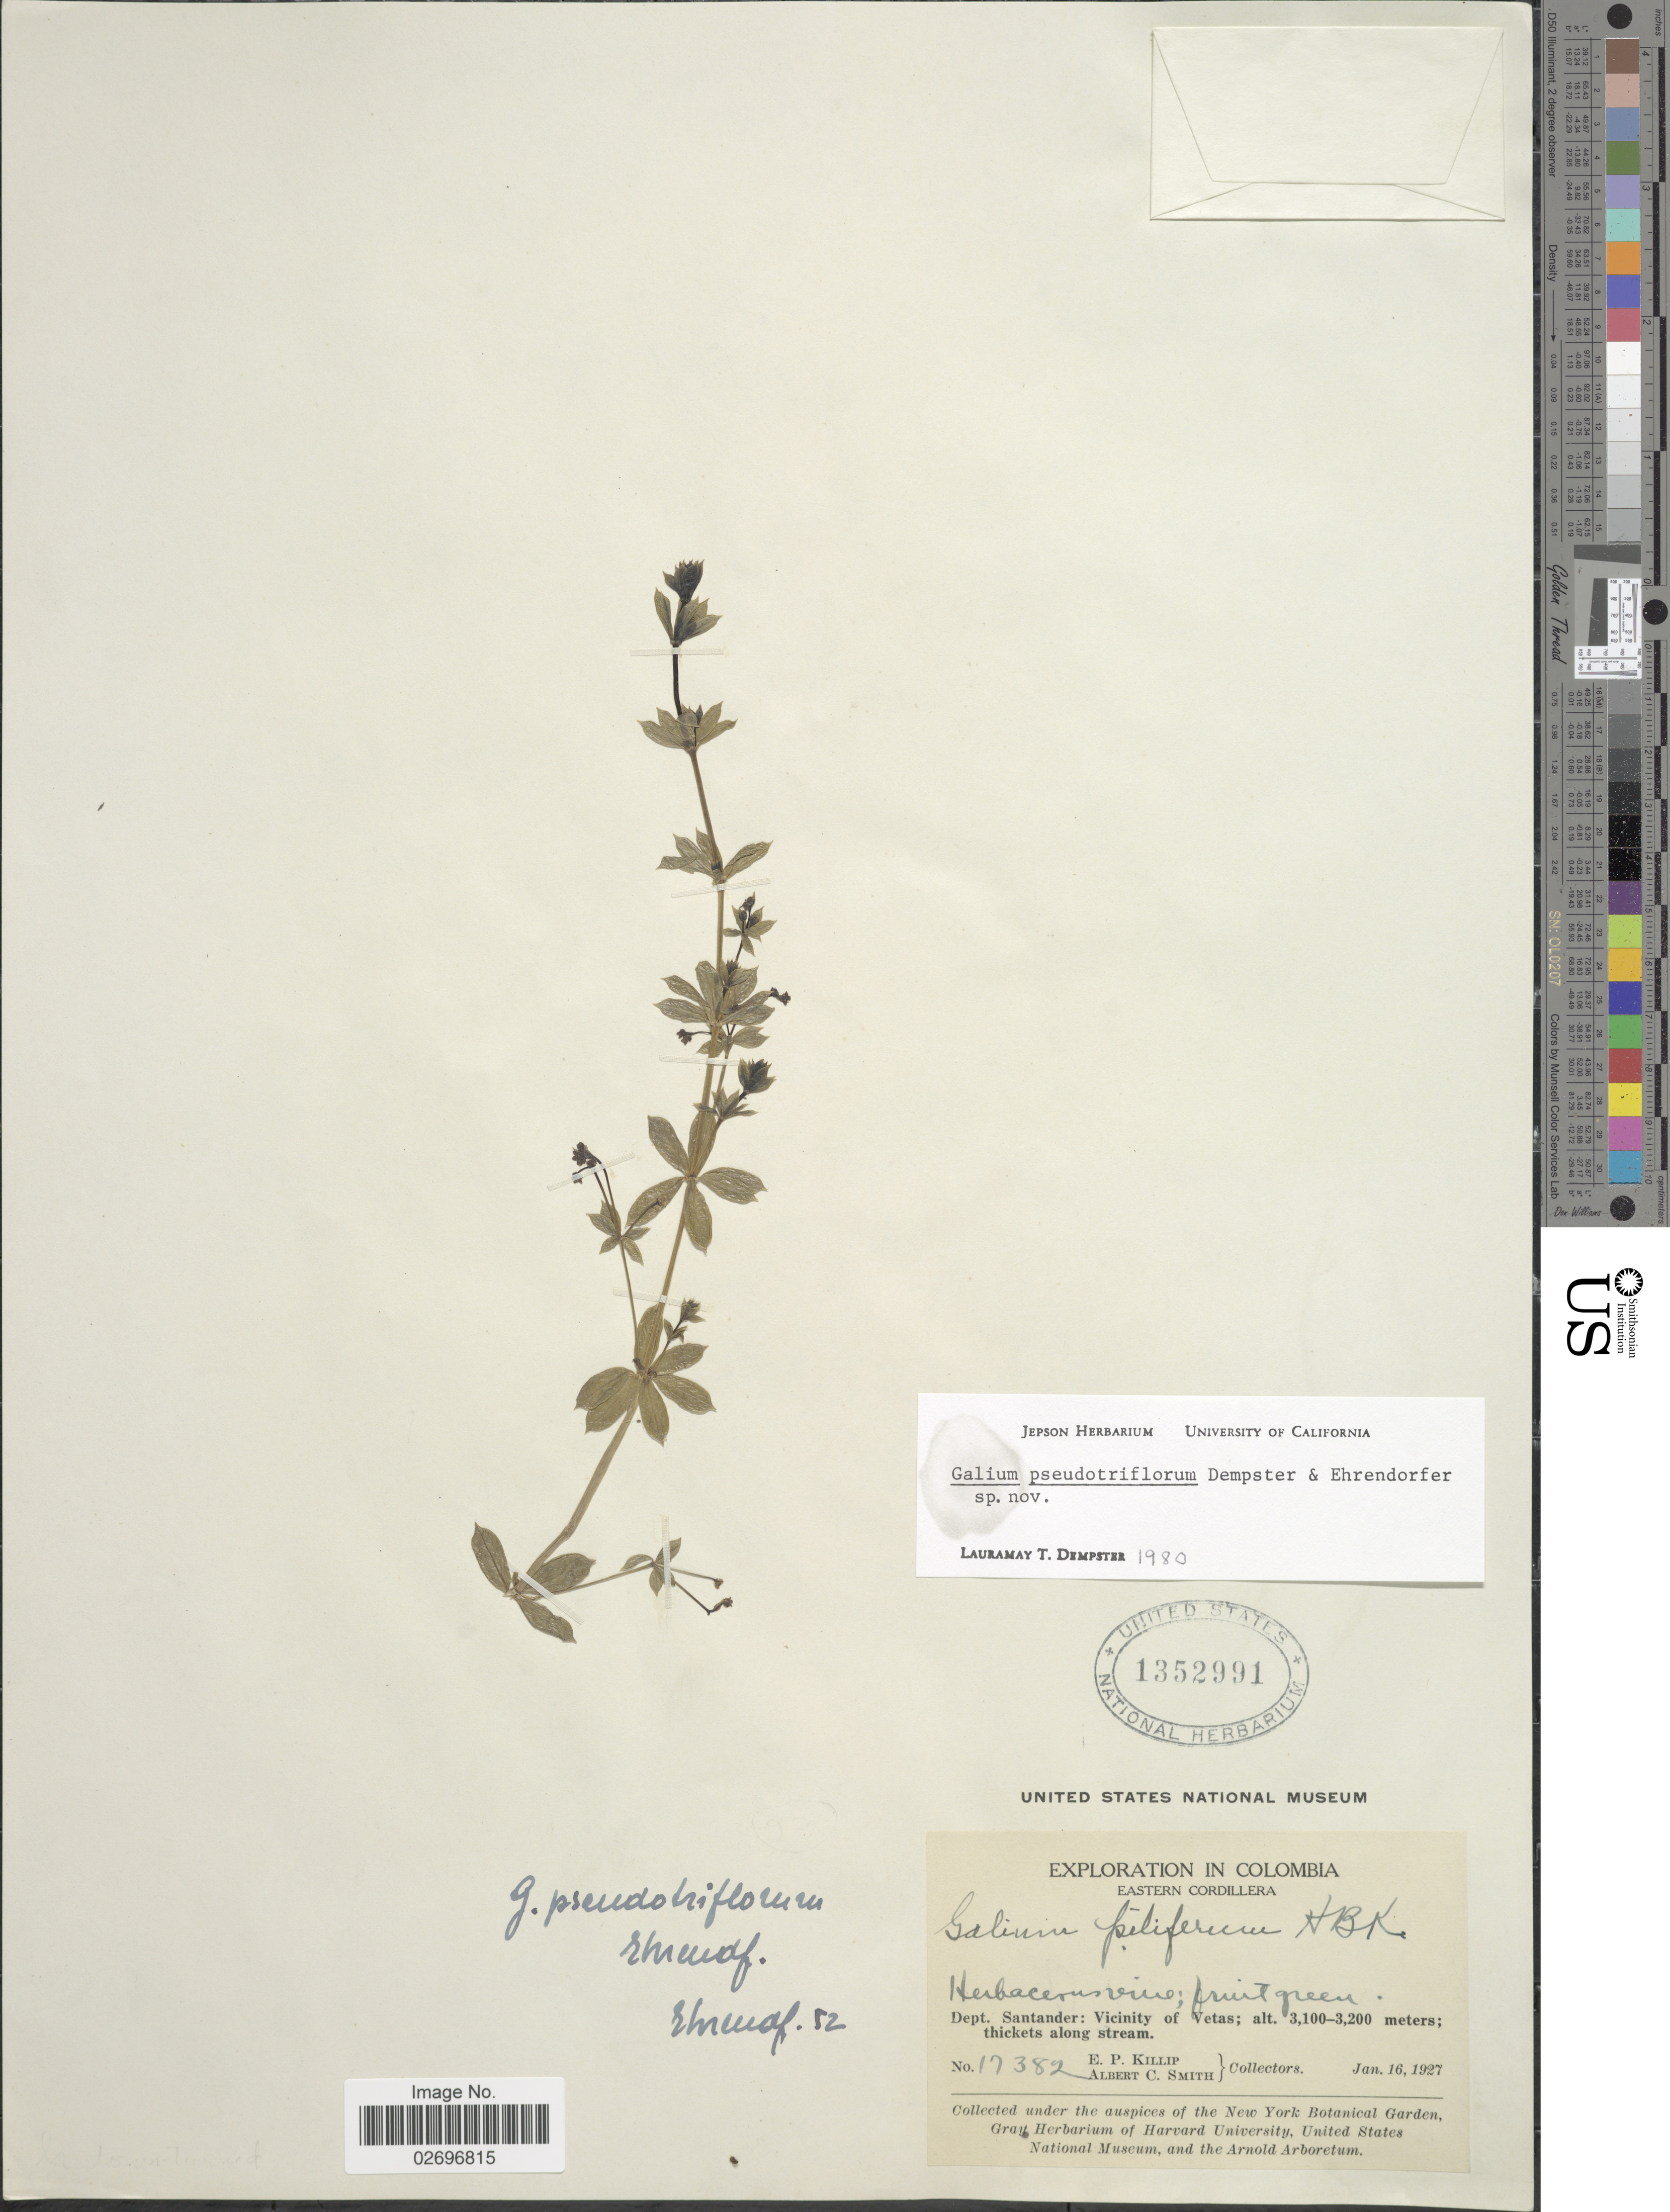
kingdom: Plantae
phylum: Tracheophyta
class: Magnoliopsida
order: Gentianales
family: Rubiaceae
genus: Galium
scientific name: Galium pseudotriflorum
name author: Dempster & Ehrend.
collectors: E. P. Killip & A. C. Smith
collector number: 17382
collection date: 1927-01-16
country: Colombia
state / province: Santander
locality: Eastern Cordillera, Dept Santander: Vicinity of Vetas; thickets along stream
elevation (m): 3100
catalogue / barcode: US 1352991